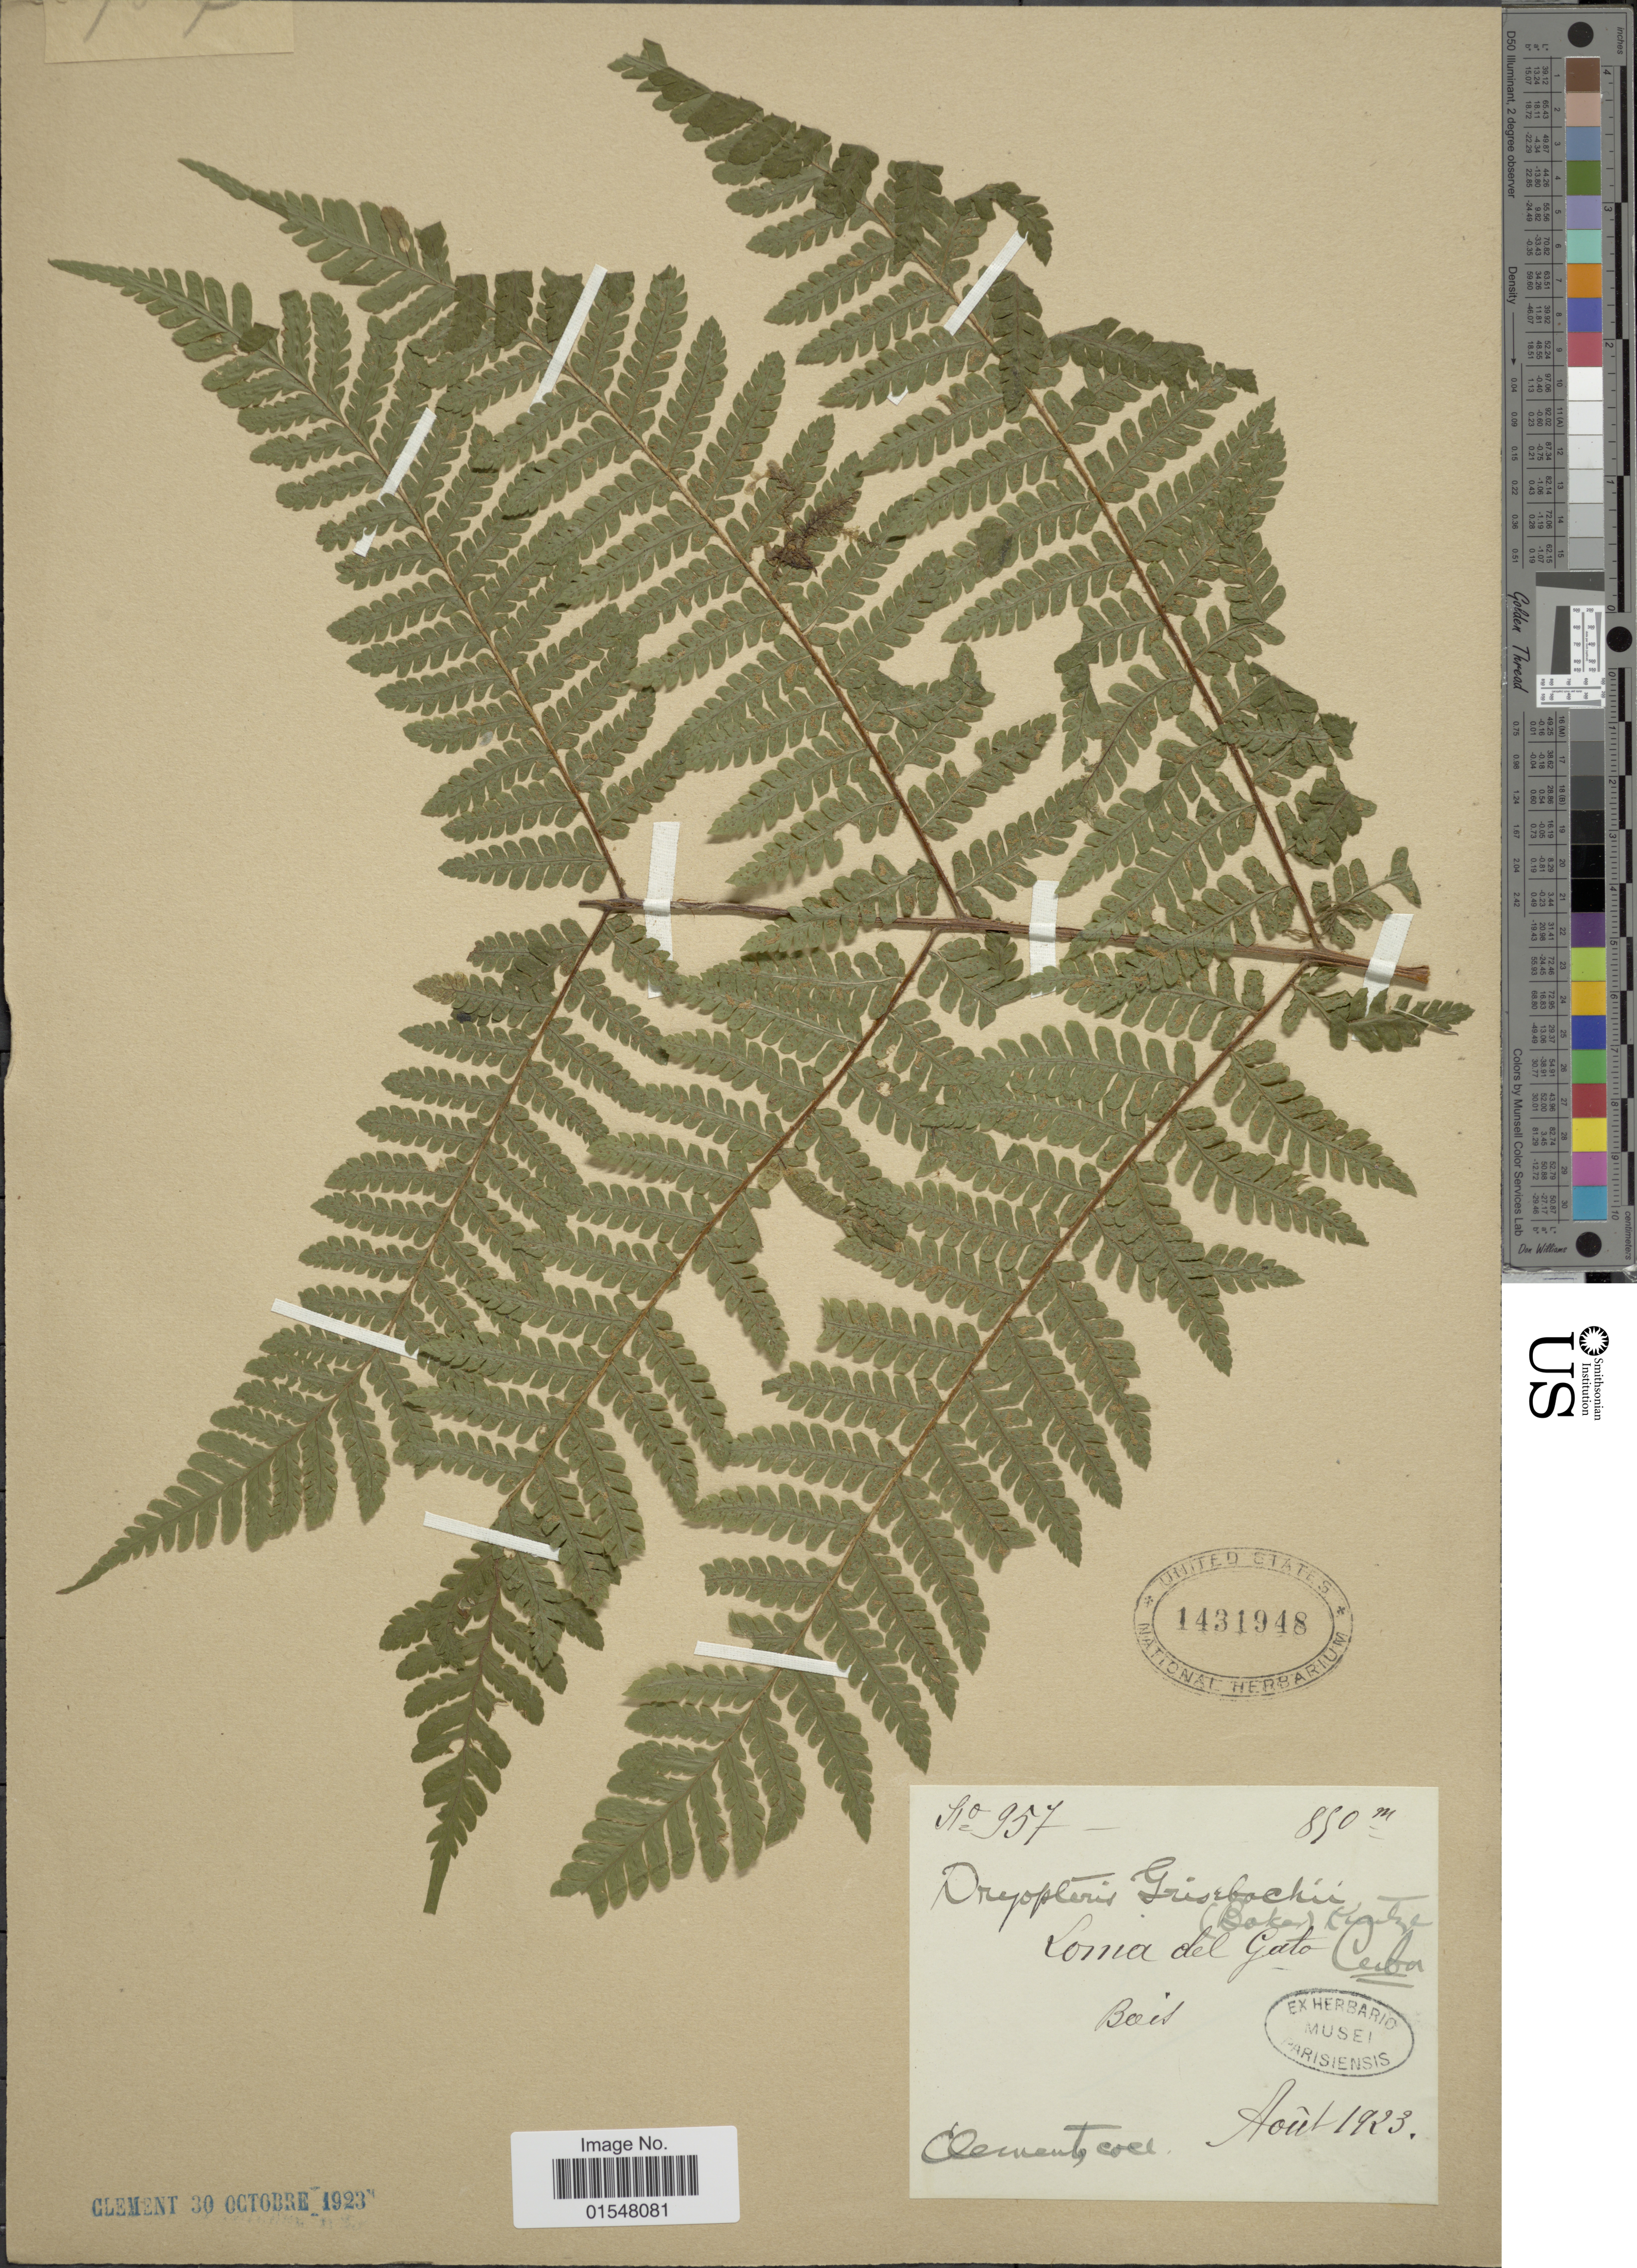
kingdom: Plantae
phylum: Tracheophyta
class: Polypodiopsida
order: Polypodiales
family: Dryopteridaceae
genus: Ctenitis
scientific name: Ctenitis grisebachii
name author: (Baker) Ching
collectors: -. Clement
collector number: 957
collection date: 1923-08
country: Cuba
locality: Loma del Gato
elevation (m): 850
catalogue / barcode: US 1431948